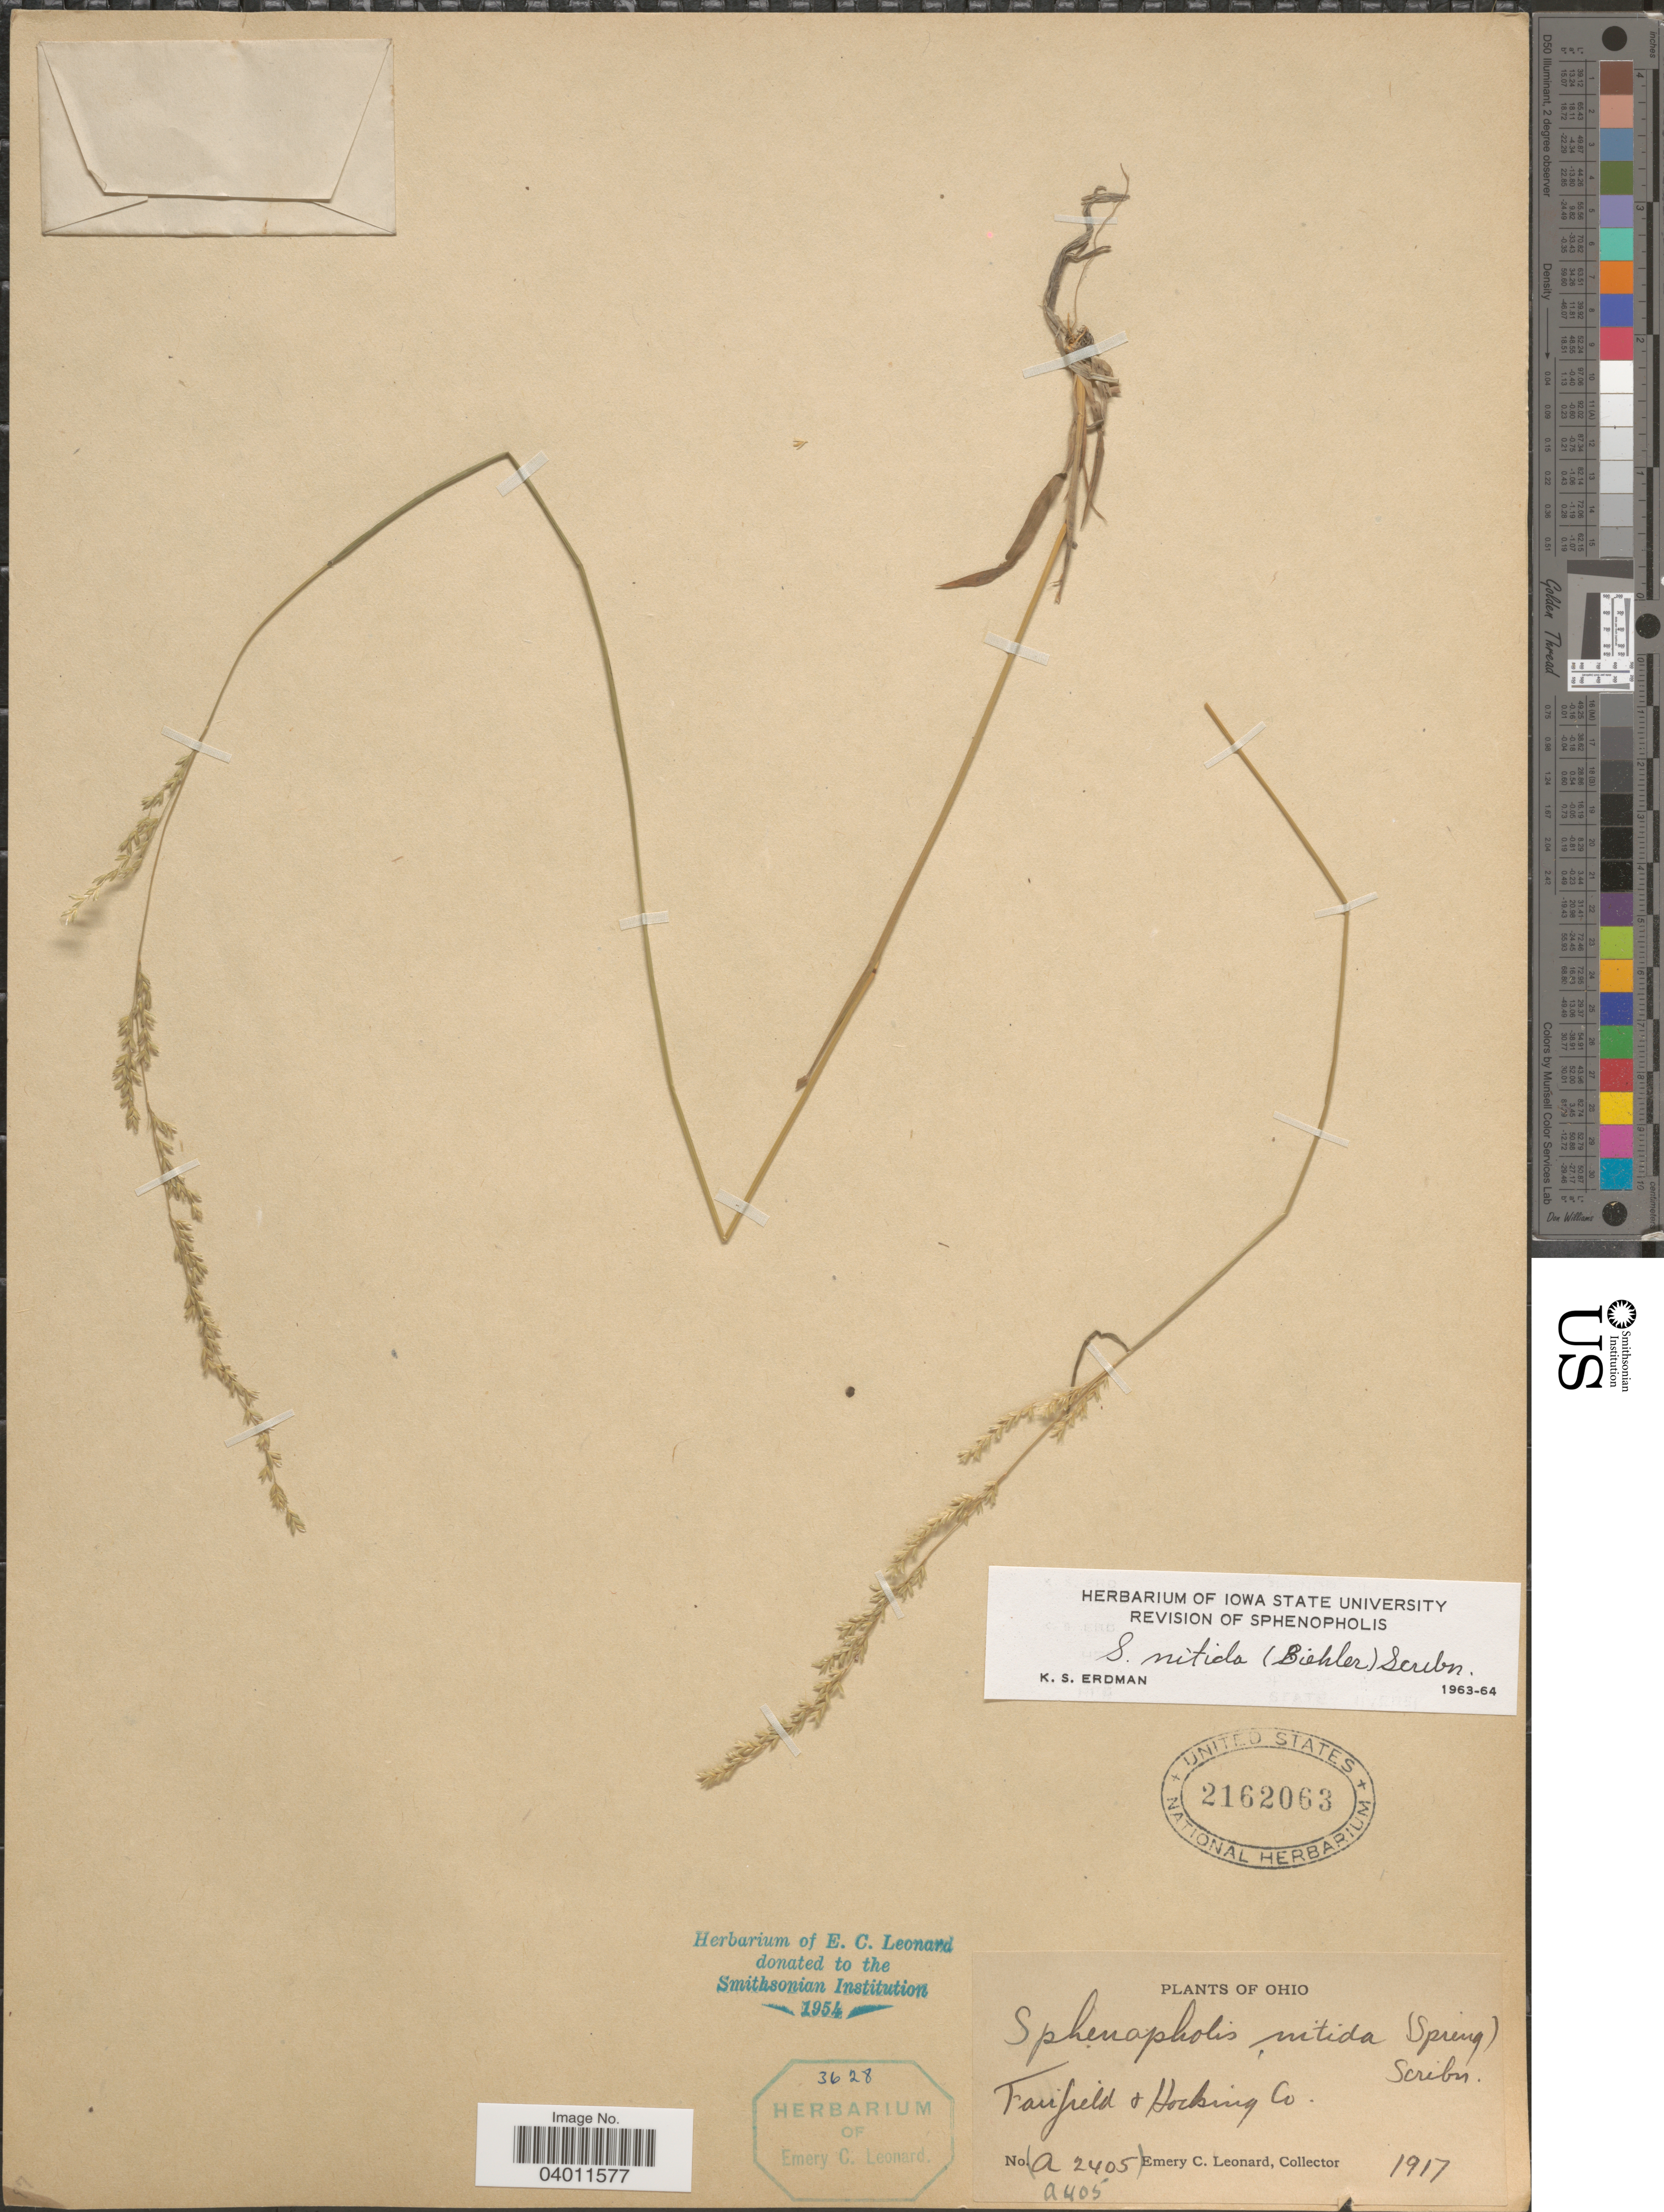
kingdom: Plantae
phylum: Tracheophyta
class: Liliopsida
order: Poales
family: Poaceae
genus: Sphenopholis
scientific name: Sphenopholis nitida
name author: (Biehler) Scribn.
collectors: E. C. Leonard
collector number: A405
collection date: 1917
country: United States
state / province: Ohio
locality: Fairfield & Hocking Co.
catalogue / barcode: US 2162063